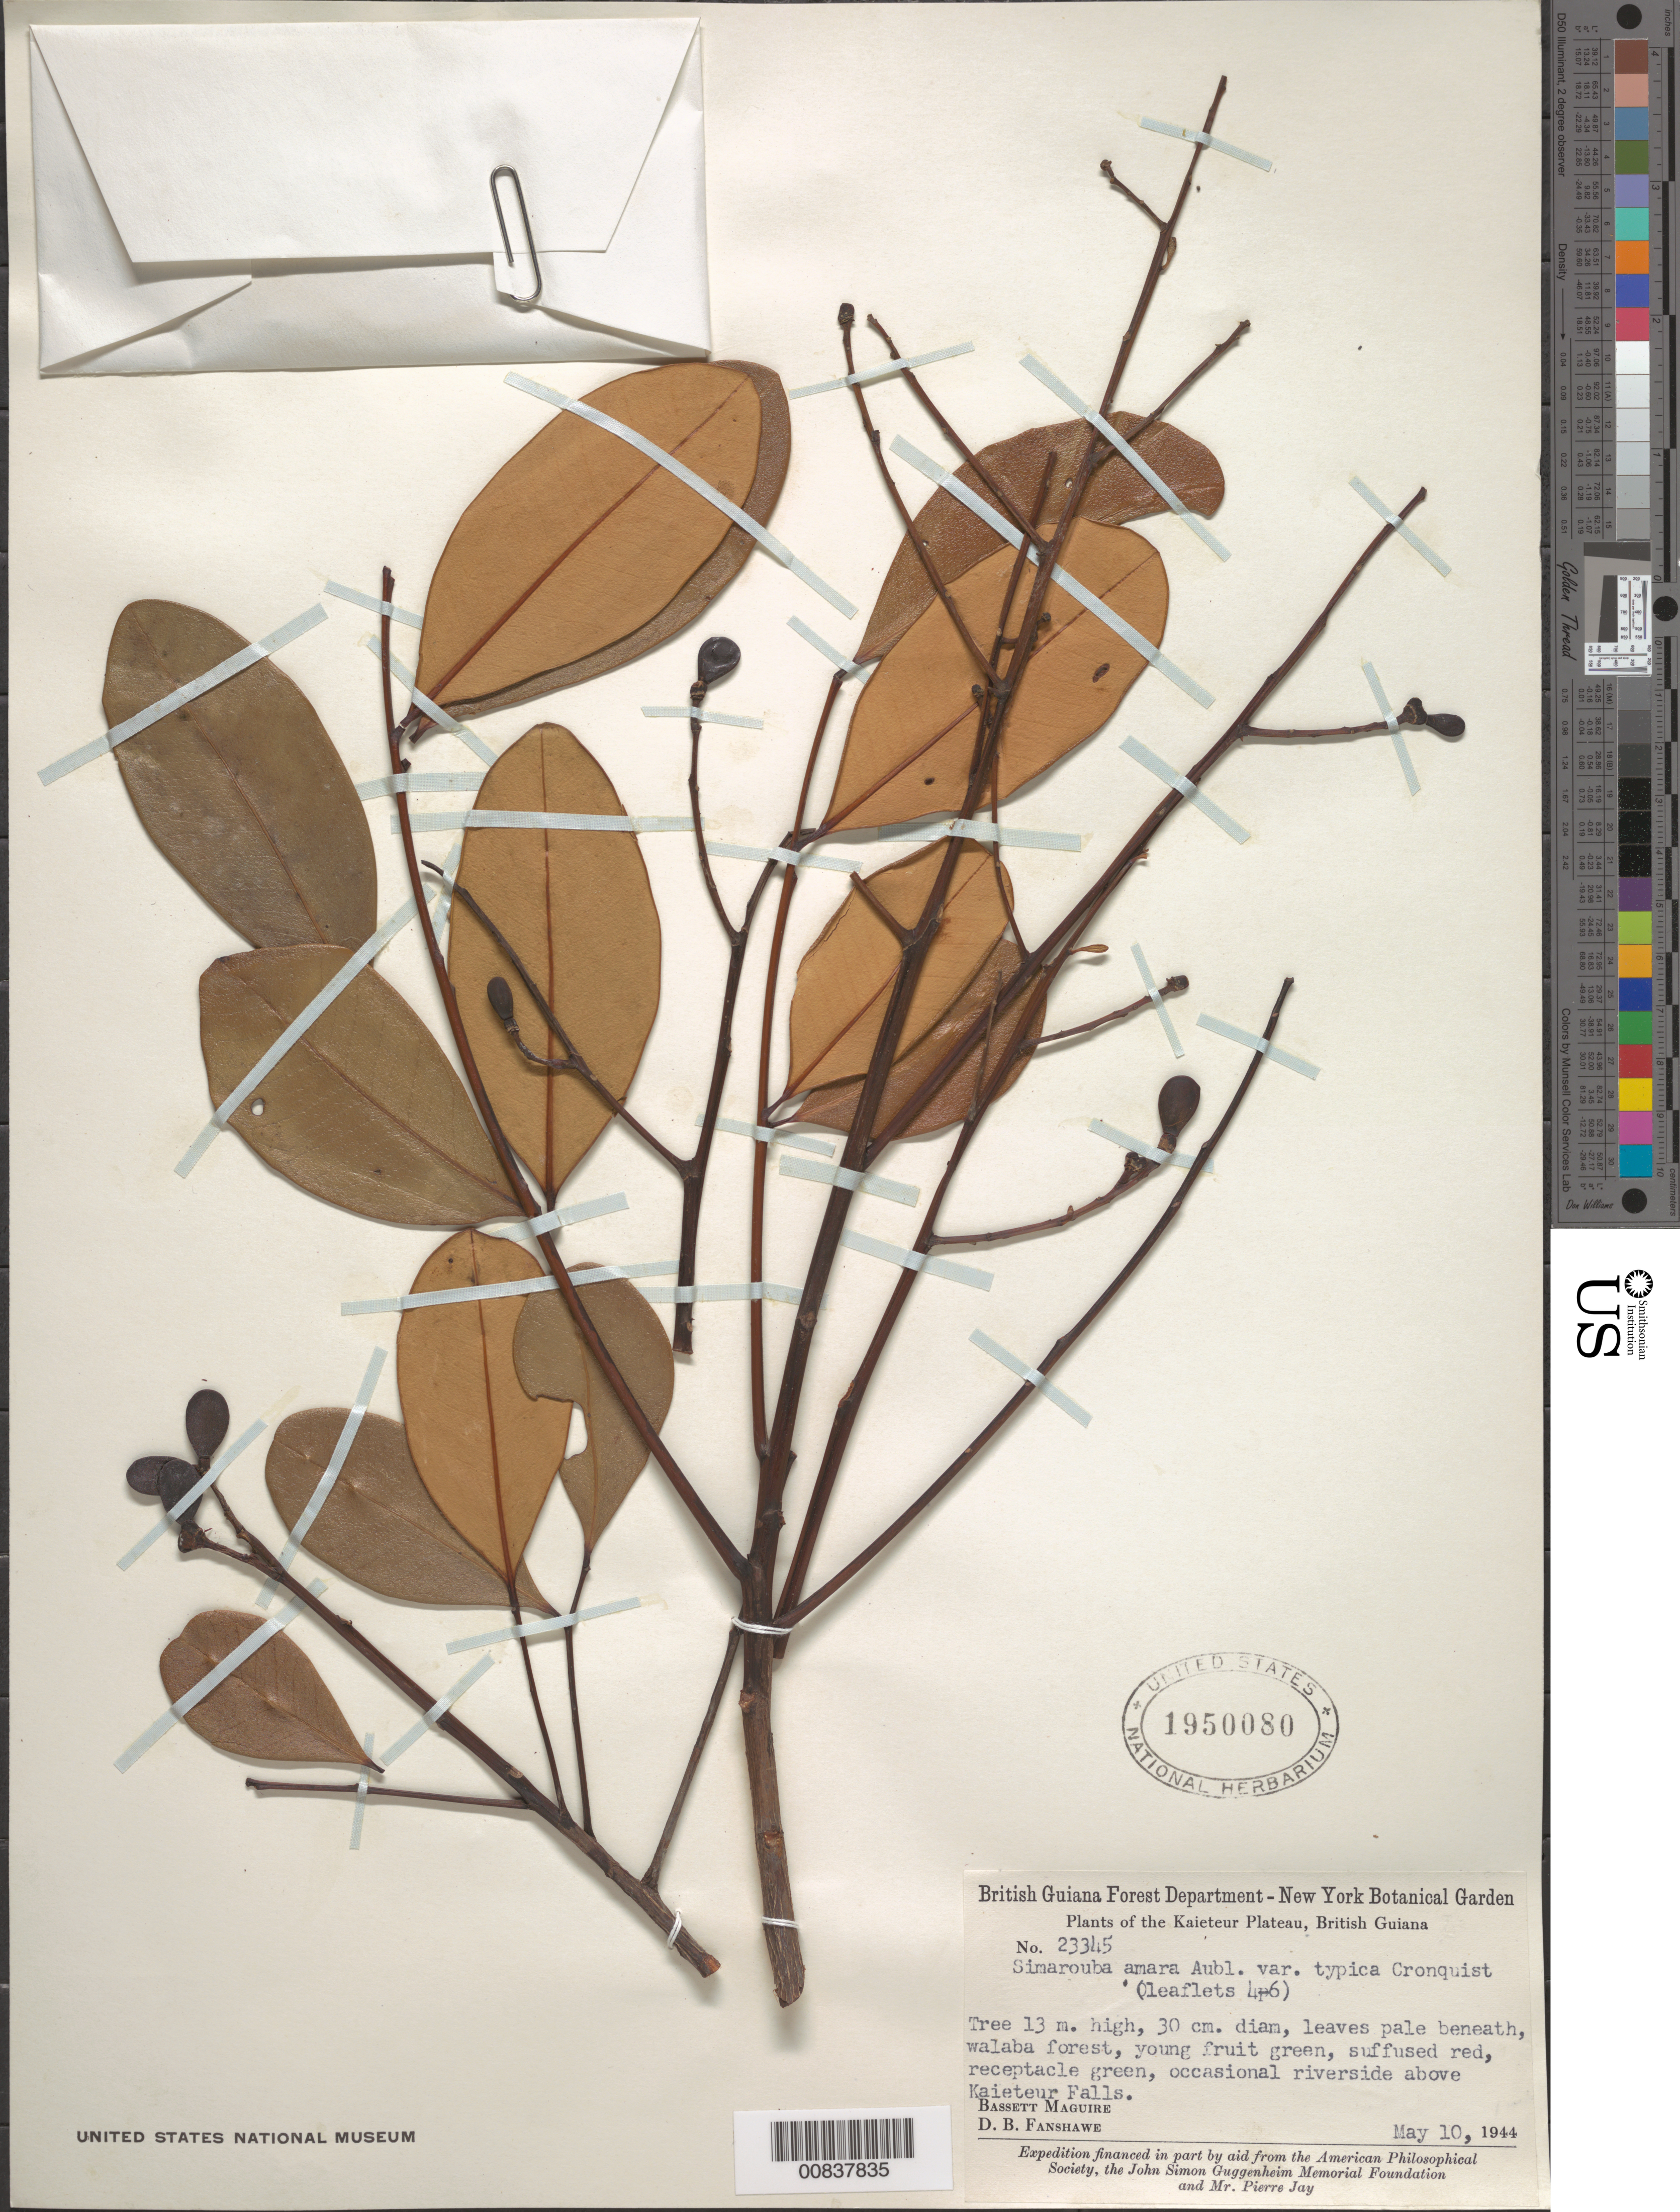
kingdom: Plantae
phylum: Tracheophyta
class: Magnoliopsida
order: Sapindales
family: Simaroubaceae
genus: Simarouba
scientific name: Simarouba amara var. typica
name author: Cronq.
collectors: B. Maguire & D. B. Fanshawe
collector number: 23345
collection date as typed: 10-May-44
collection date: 1944-05-10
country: Guyana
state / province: Potaro-Siparuni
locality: Kaieteur Plateau, above Kaietuk, along Potaro River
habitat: Riverside above falls, walaba forest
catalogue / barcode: US 1950080